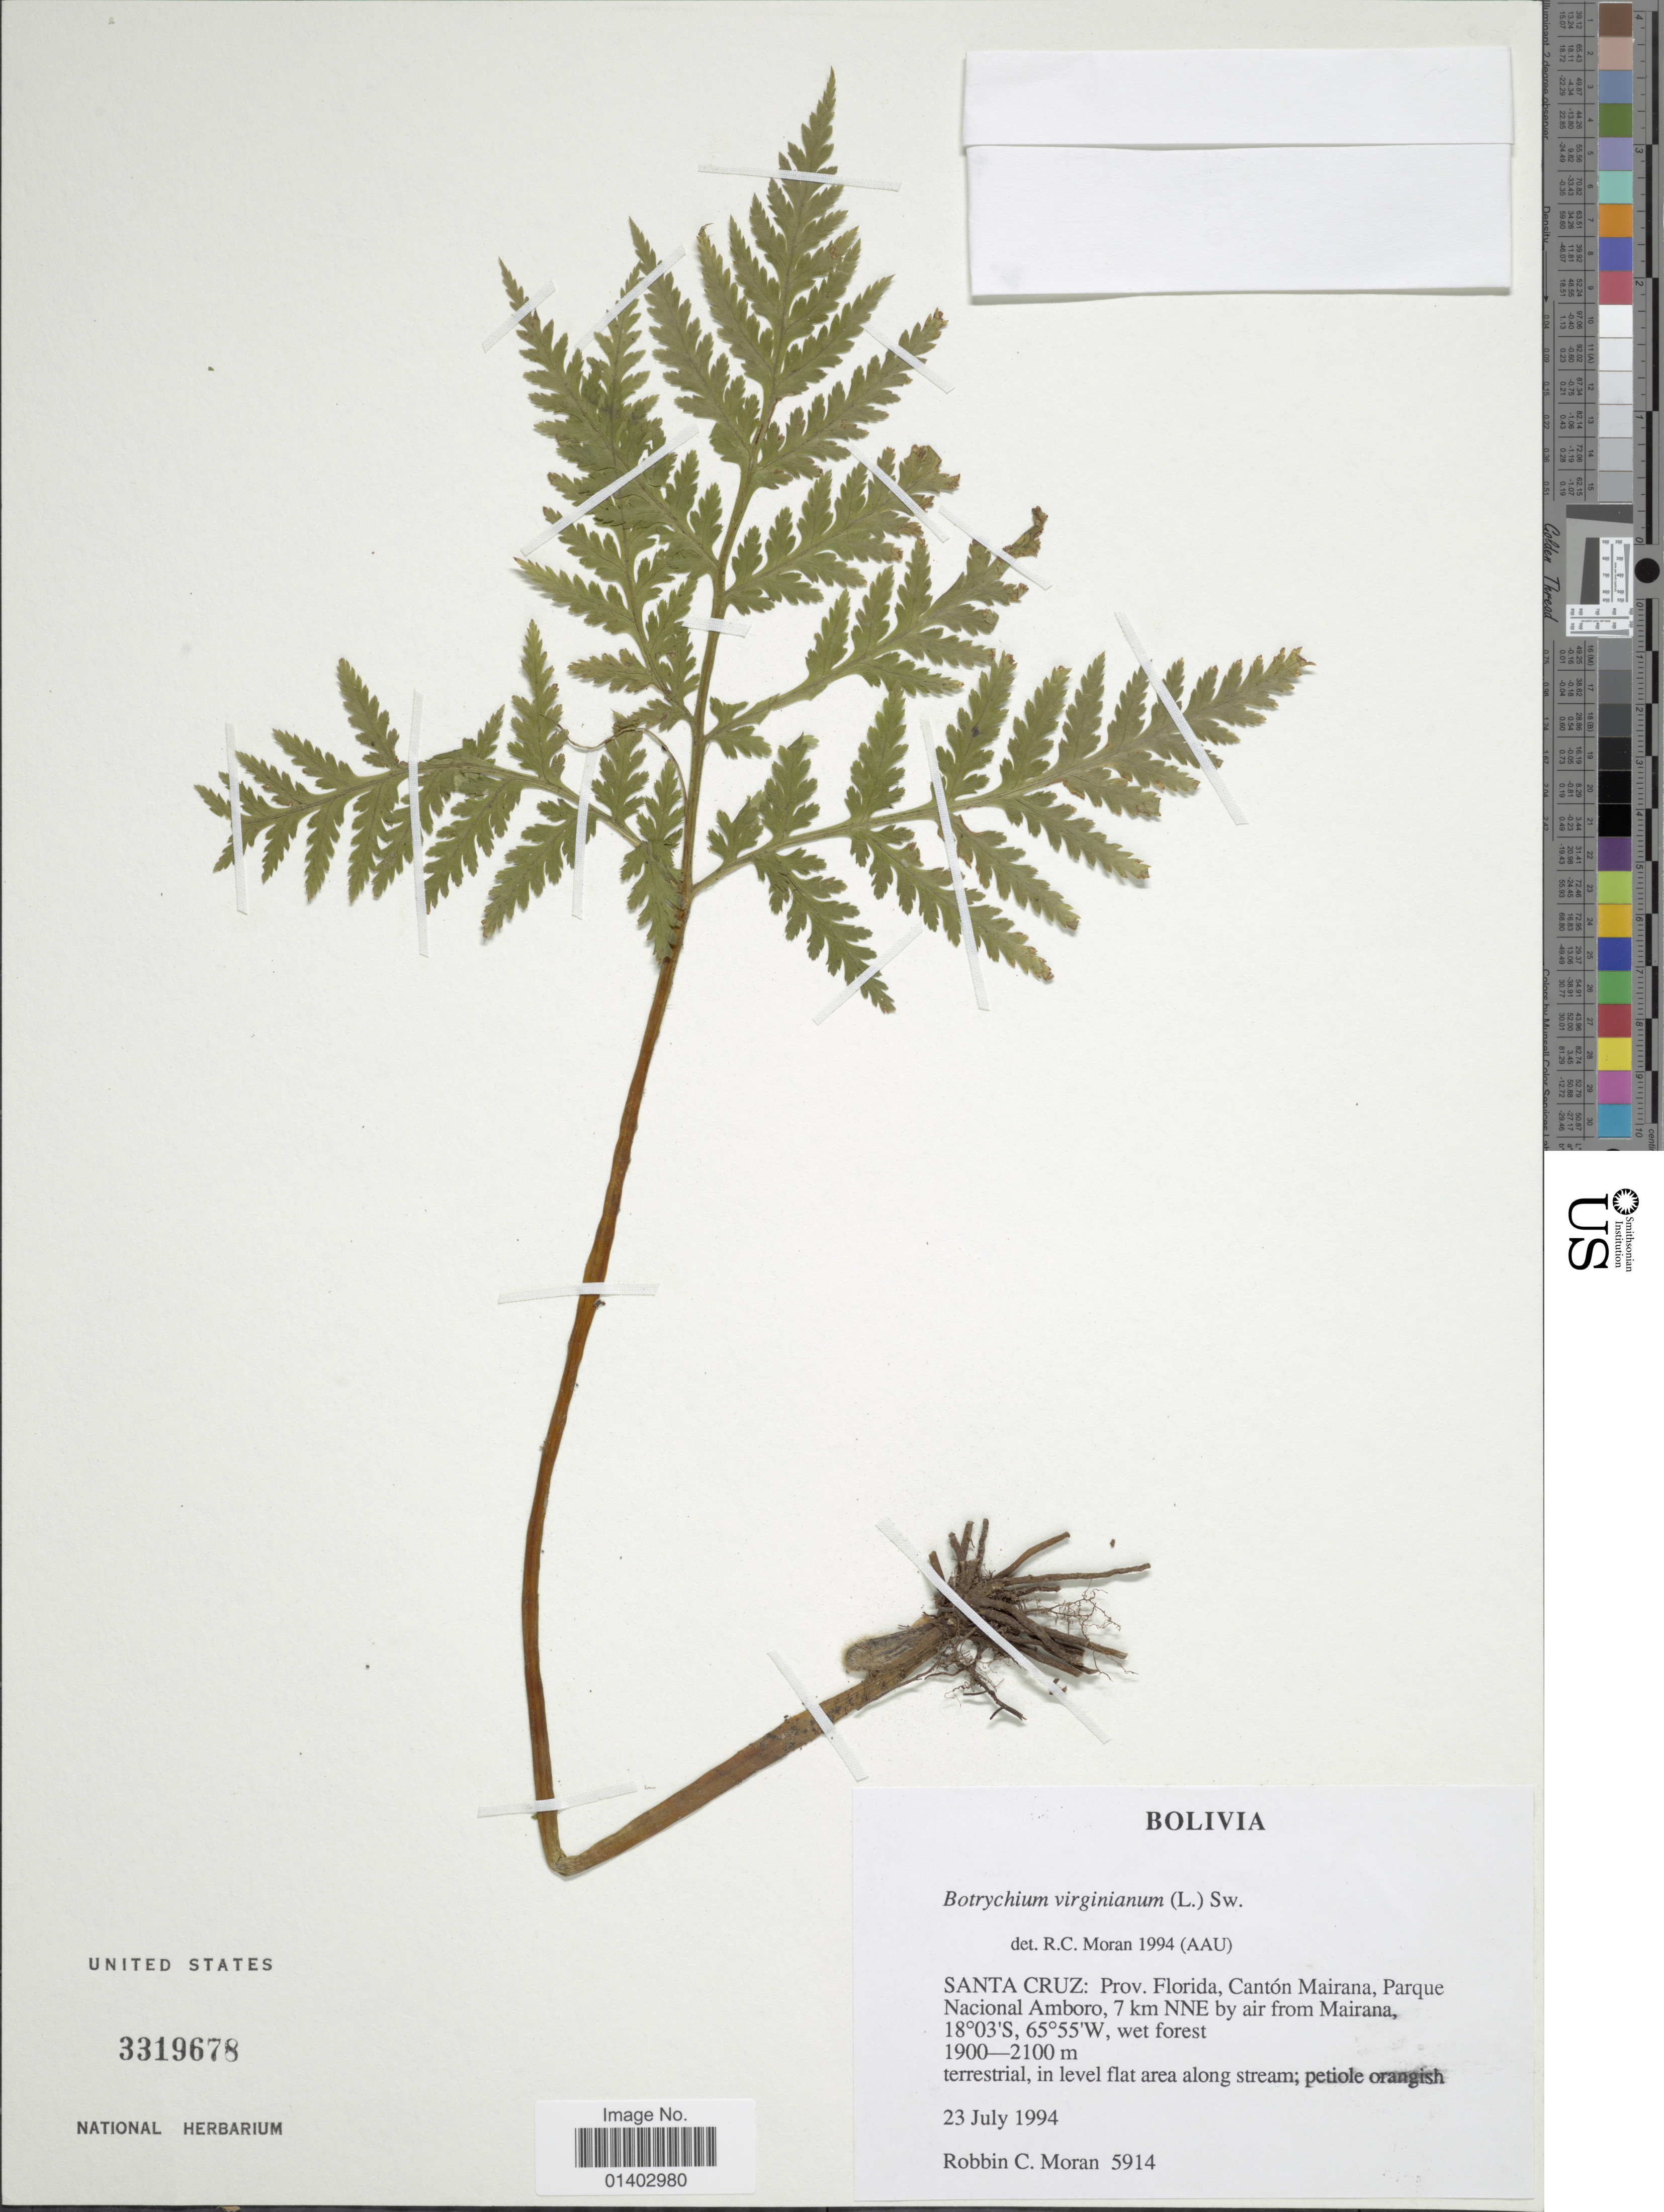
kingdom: Plantae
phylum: Tracheophyta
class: Polypodiopsida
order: Ophioglossales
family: Ophioglossaceae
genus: Botrychium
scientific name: Botrychium virginianum var. mexicanum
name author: Hook. & Grev.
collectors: R. C. Moran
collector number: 5914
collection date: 1994-07-23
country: Bolivia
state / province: Santa Cruz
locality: Santa Cruz: Prov. Florida, Cantón Mairana, Parque nacional Amboro, 7 km NNE by air from Mairana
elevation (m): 1900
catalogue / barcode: US 3319678